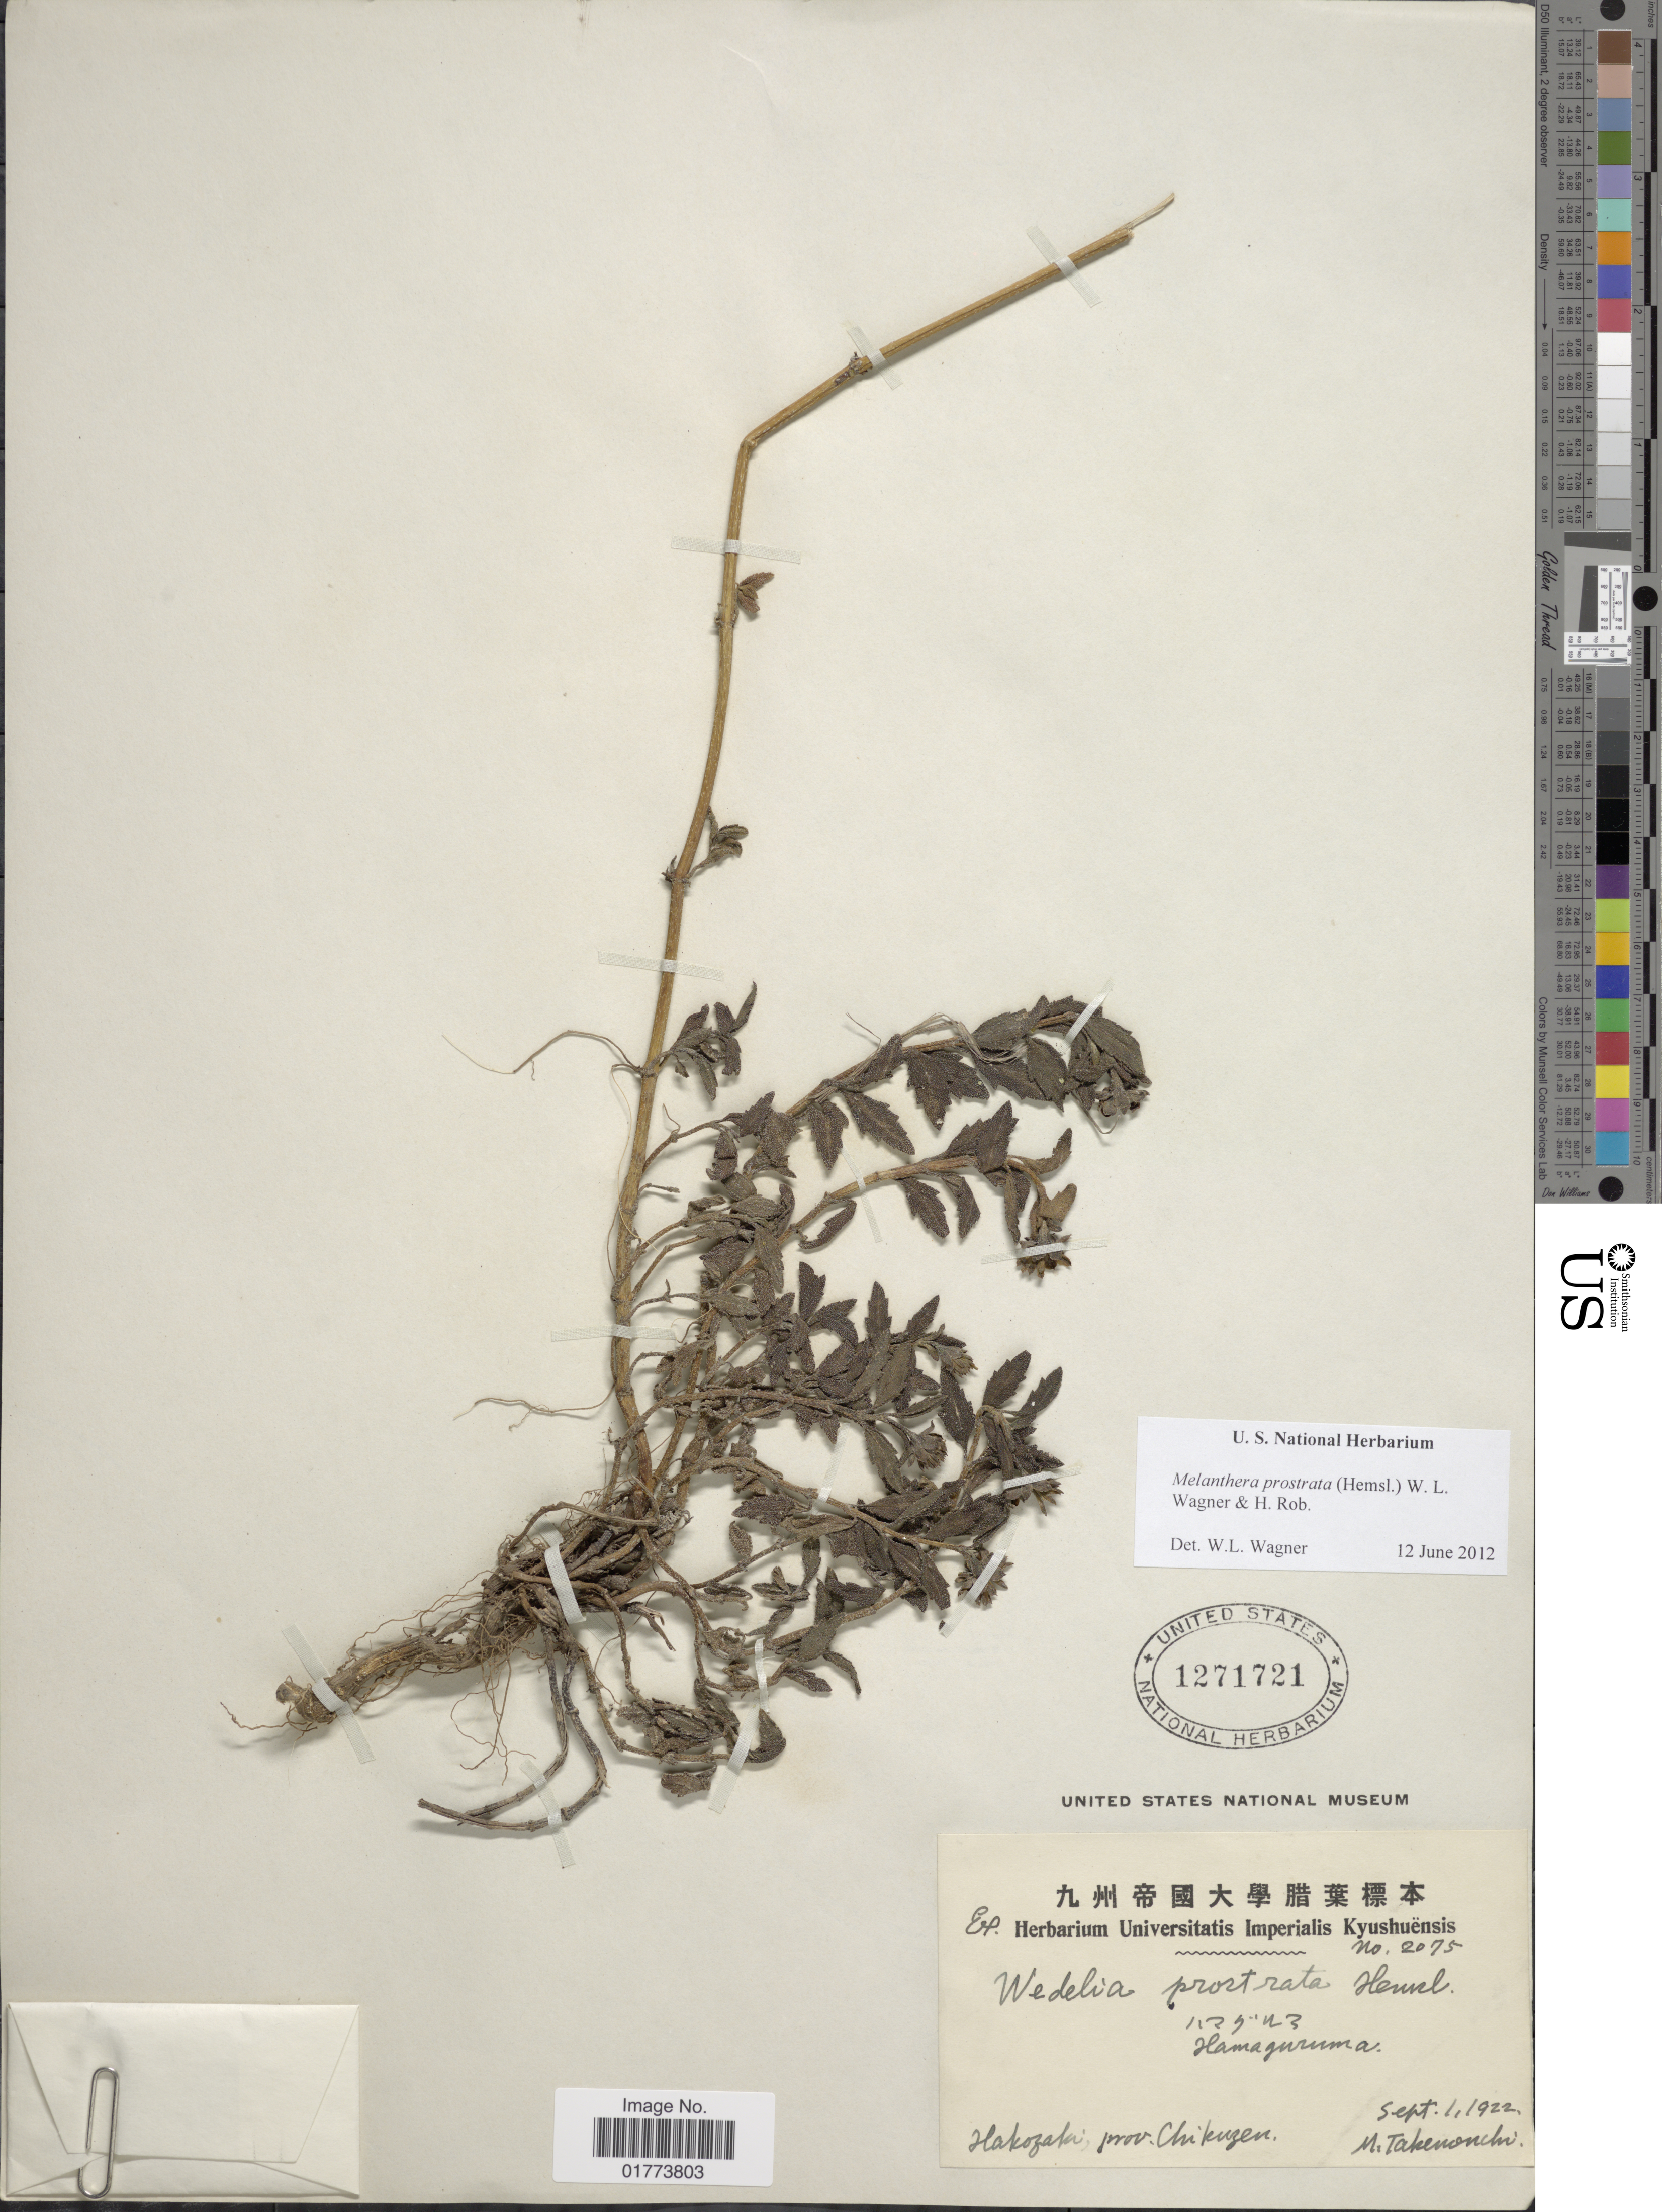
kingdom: Plantae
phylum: Tracheophyta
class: Magnoliopsida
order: Asterales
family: Asteraceae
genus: Melanthera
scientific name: Melanthera prostrata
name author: (Hemsl.) W.L. Wagner & H. Rob.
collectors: M. Takenonchi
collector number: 2075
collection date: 1922-09-01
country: Japan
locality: Hamaguruma. Hakozaki, prov. Chikuzen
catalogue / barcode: US 1271721